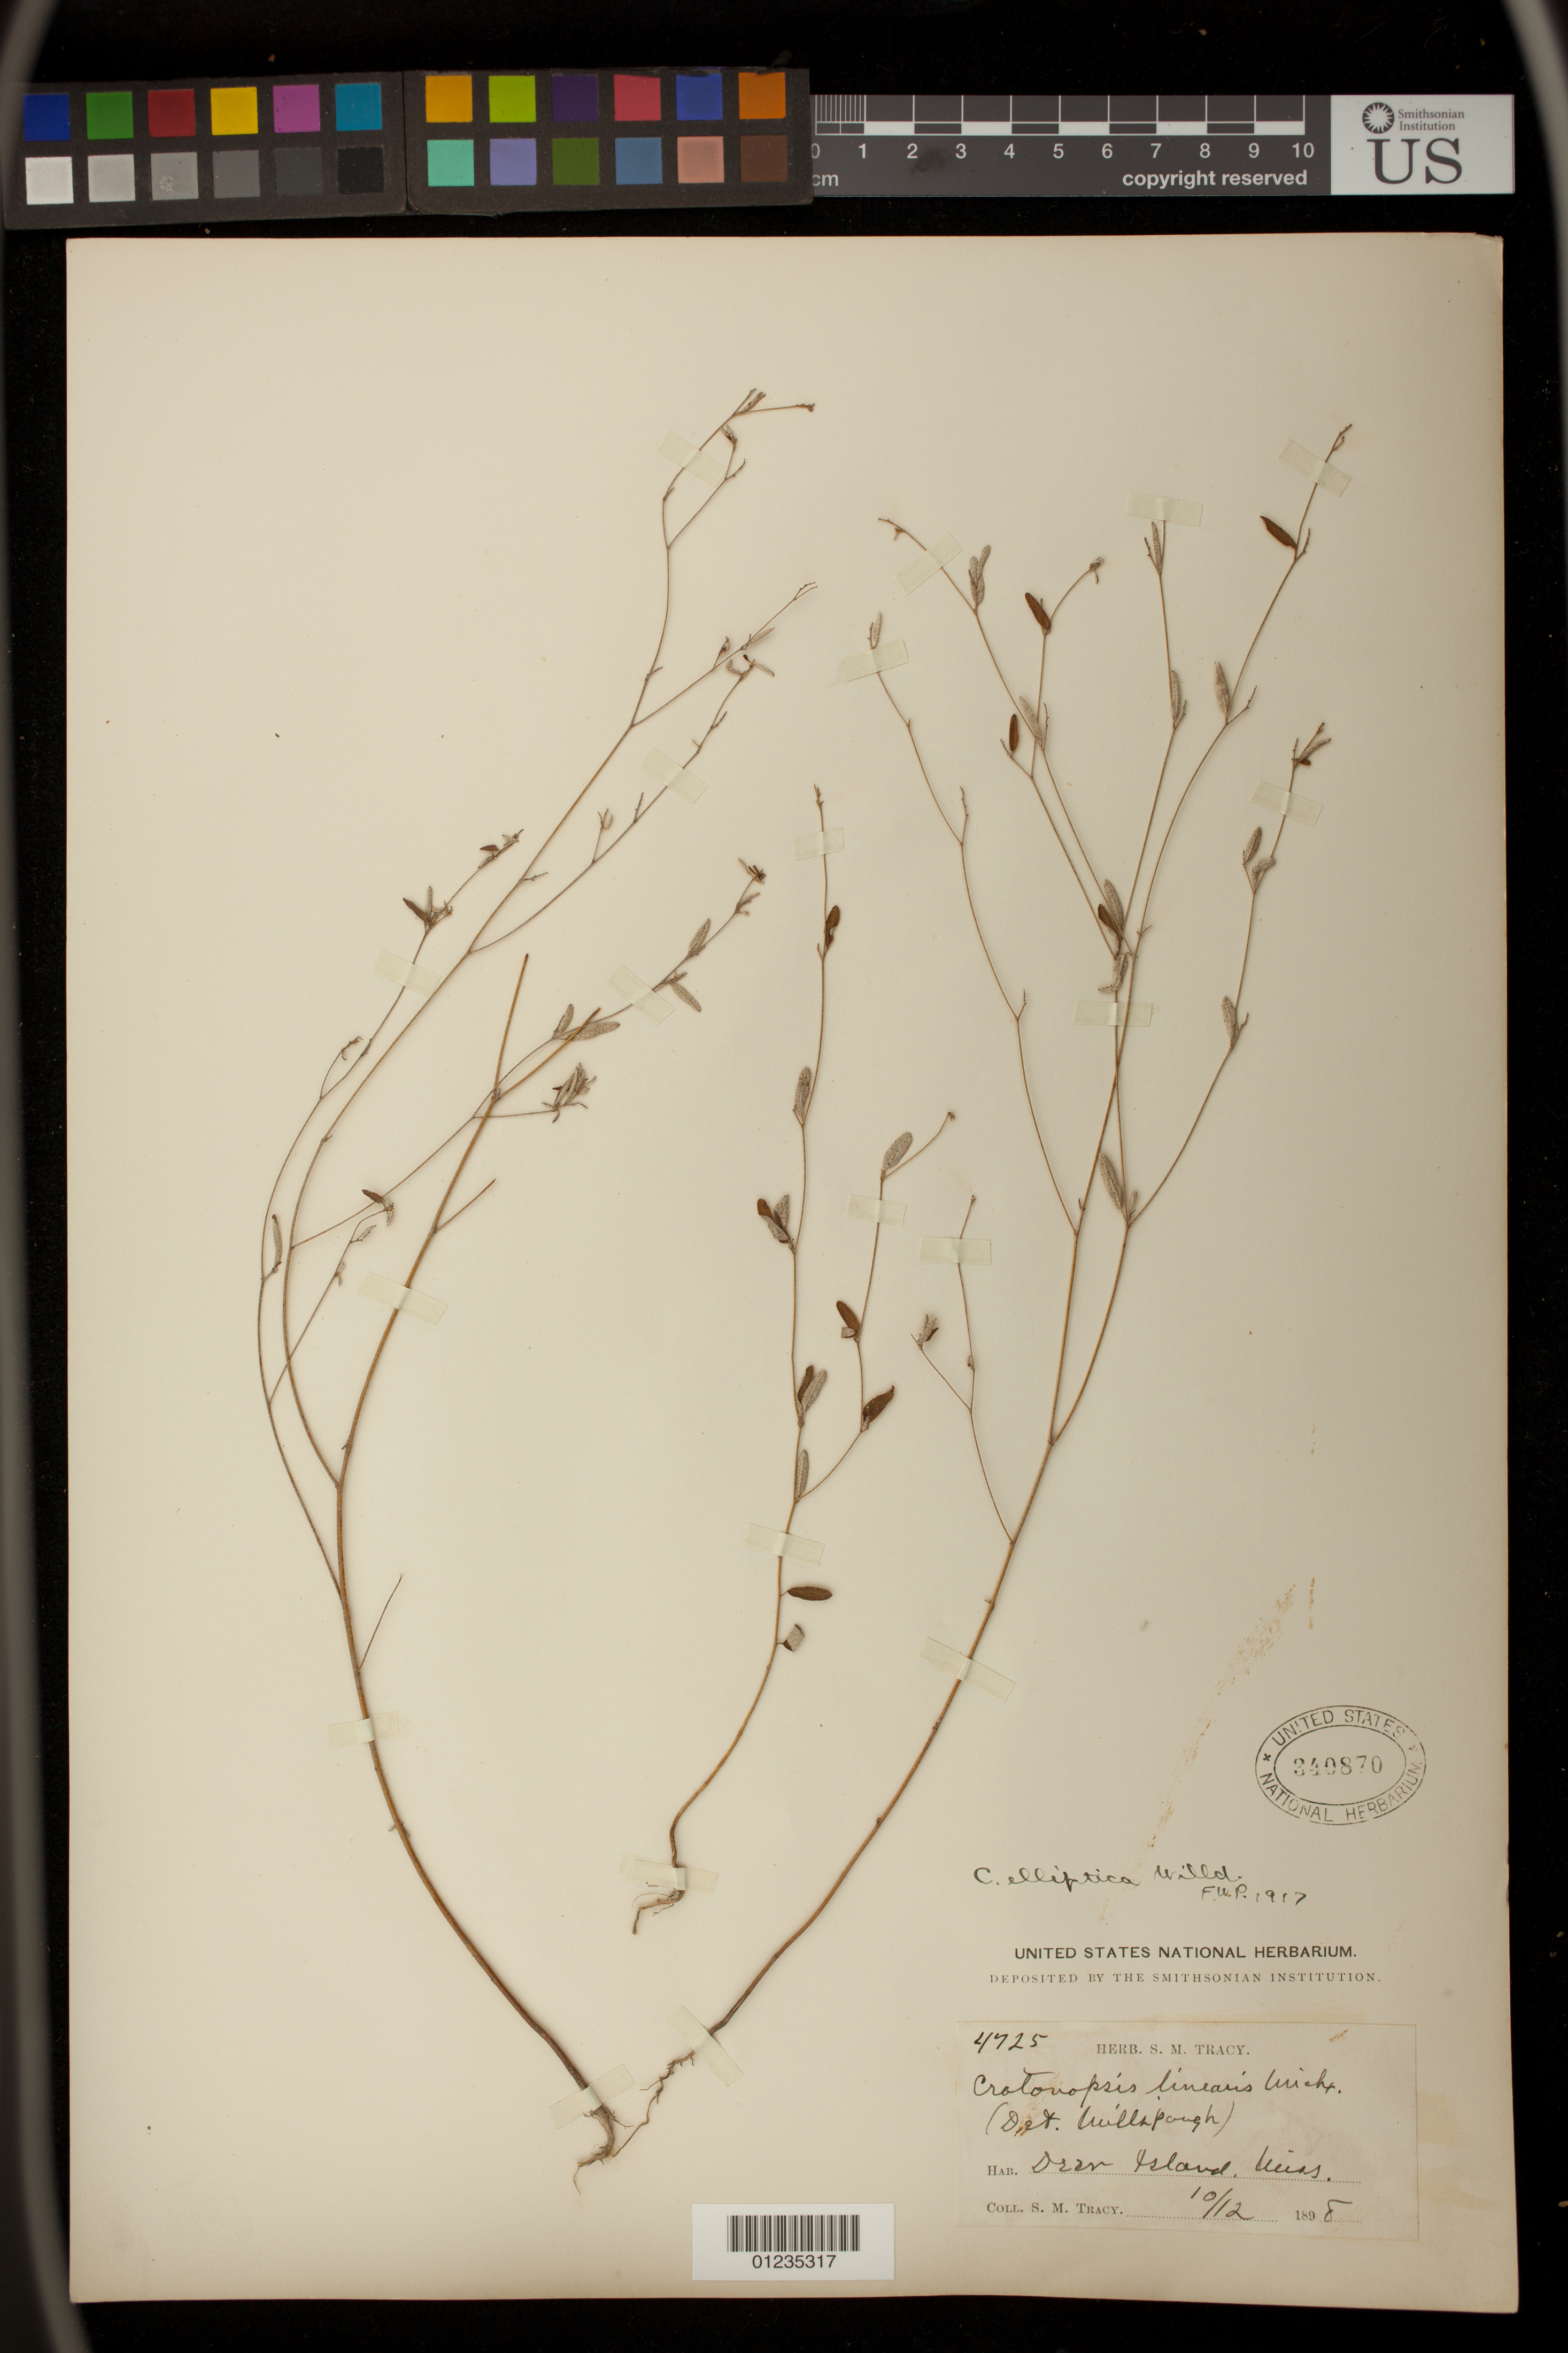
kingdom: Plantae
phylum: Tracheophyta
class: Magnoliopsida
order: Malpighiales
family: Euphorbiaceae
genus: Crotonopsis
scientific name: Crotonopsis elliptica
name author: Willd.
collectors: S. M. Tracy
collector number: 4725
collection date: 1898-10-12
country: United States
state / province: Mississippi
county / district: Harrison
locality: Deer Island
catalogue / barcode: US 340870